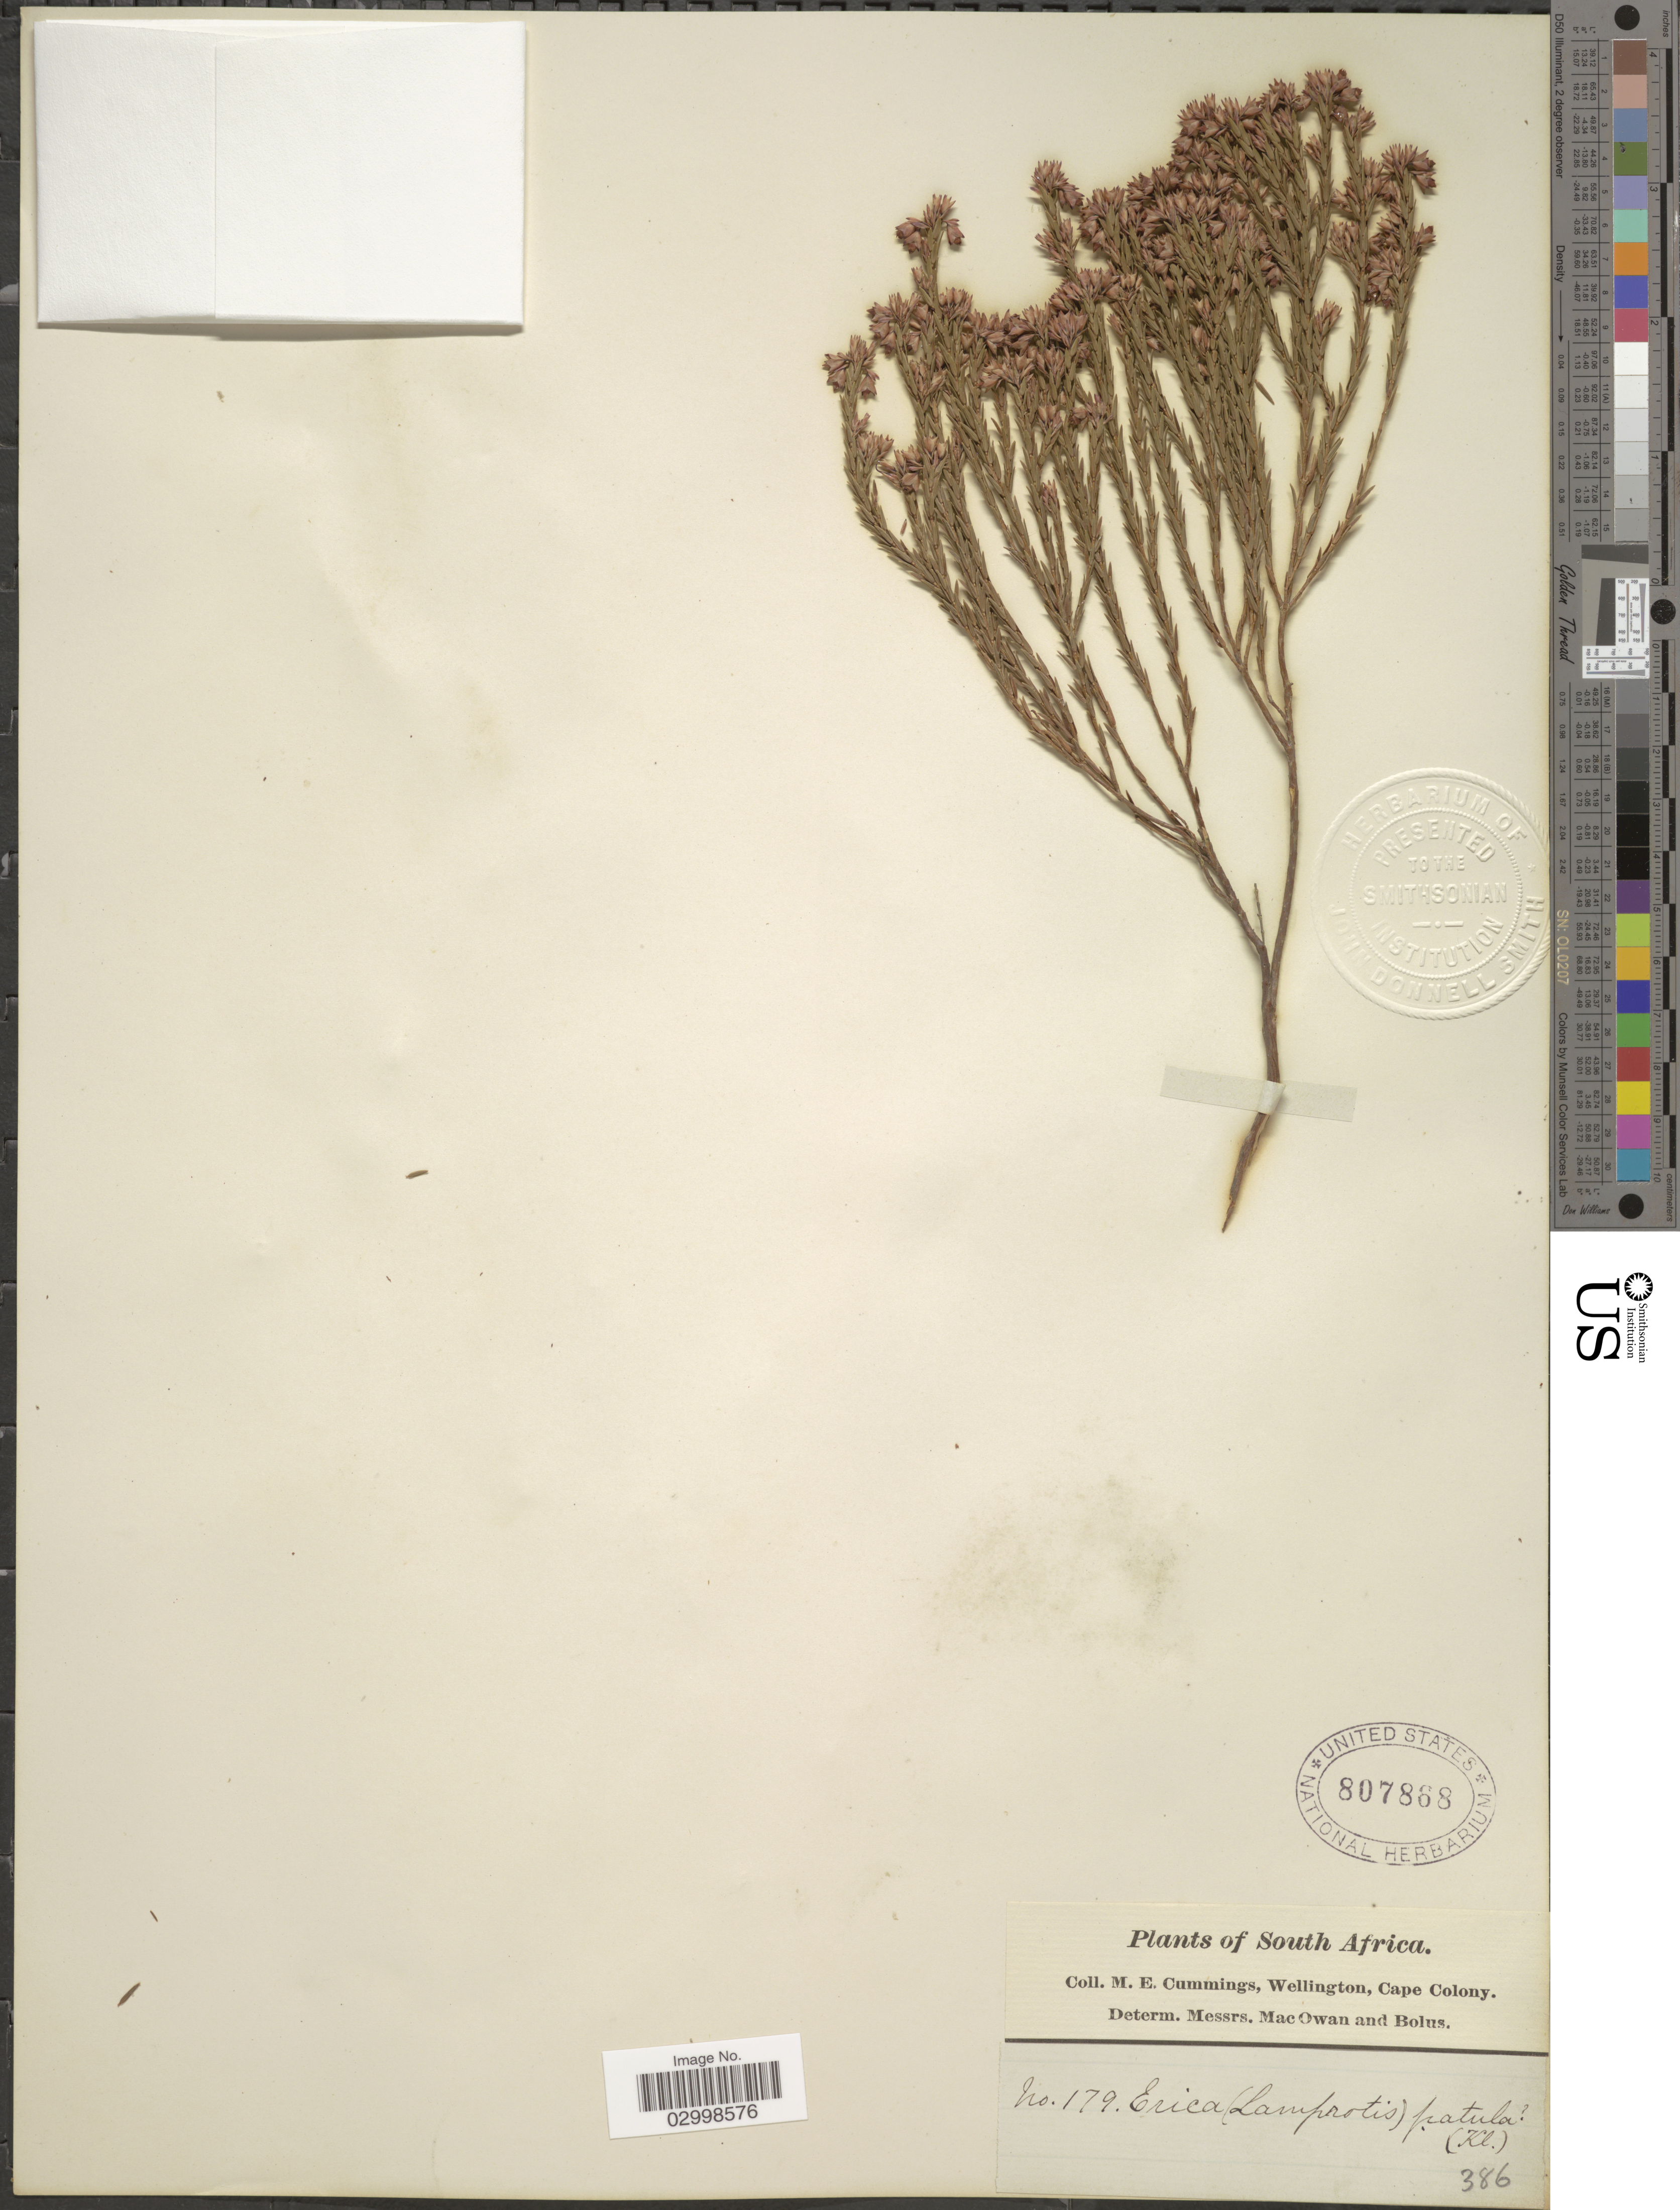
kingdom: Plantae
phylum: Tracheophyta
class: Magnoliopsida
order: Ericales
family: Ericaceae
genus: Erica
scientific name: Erica patula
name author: Klotzsch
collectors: M. E. Cummings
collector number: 179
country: South Africa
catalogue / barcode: US 807868